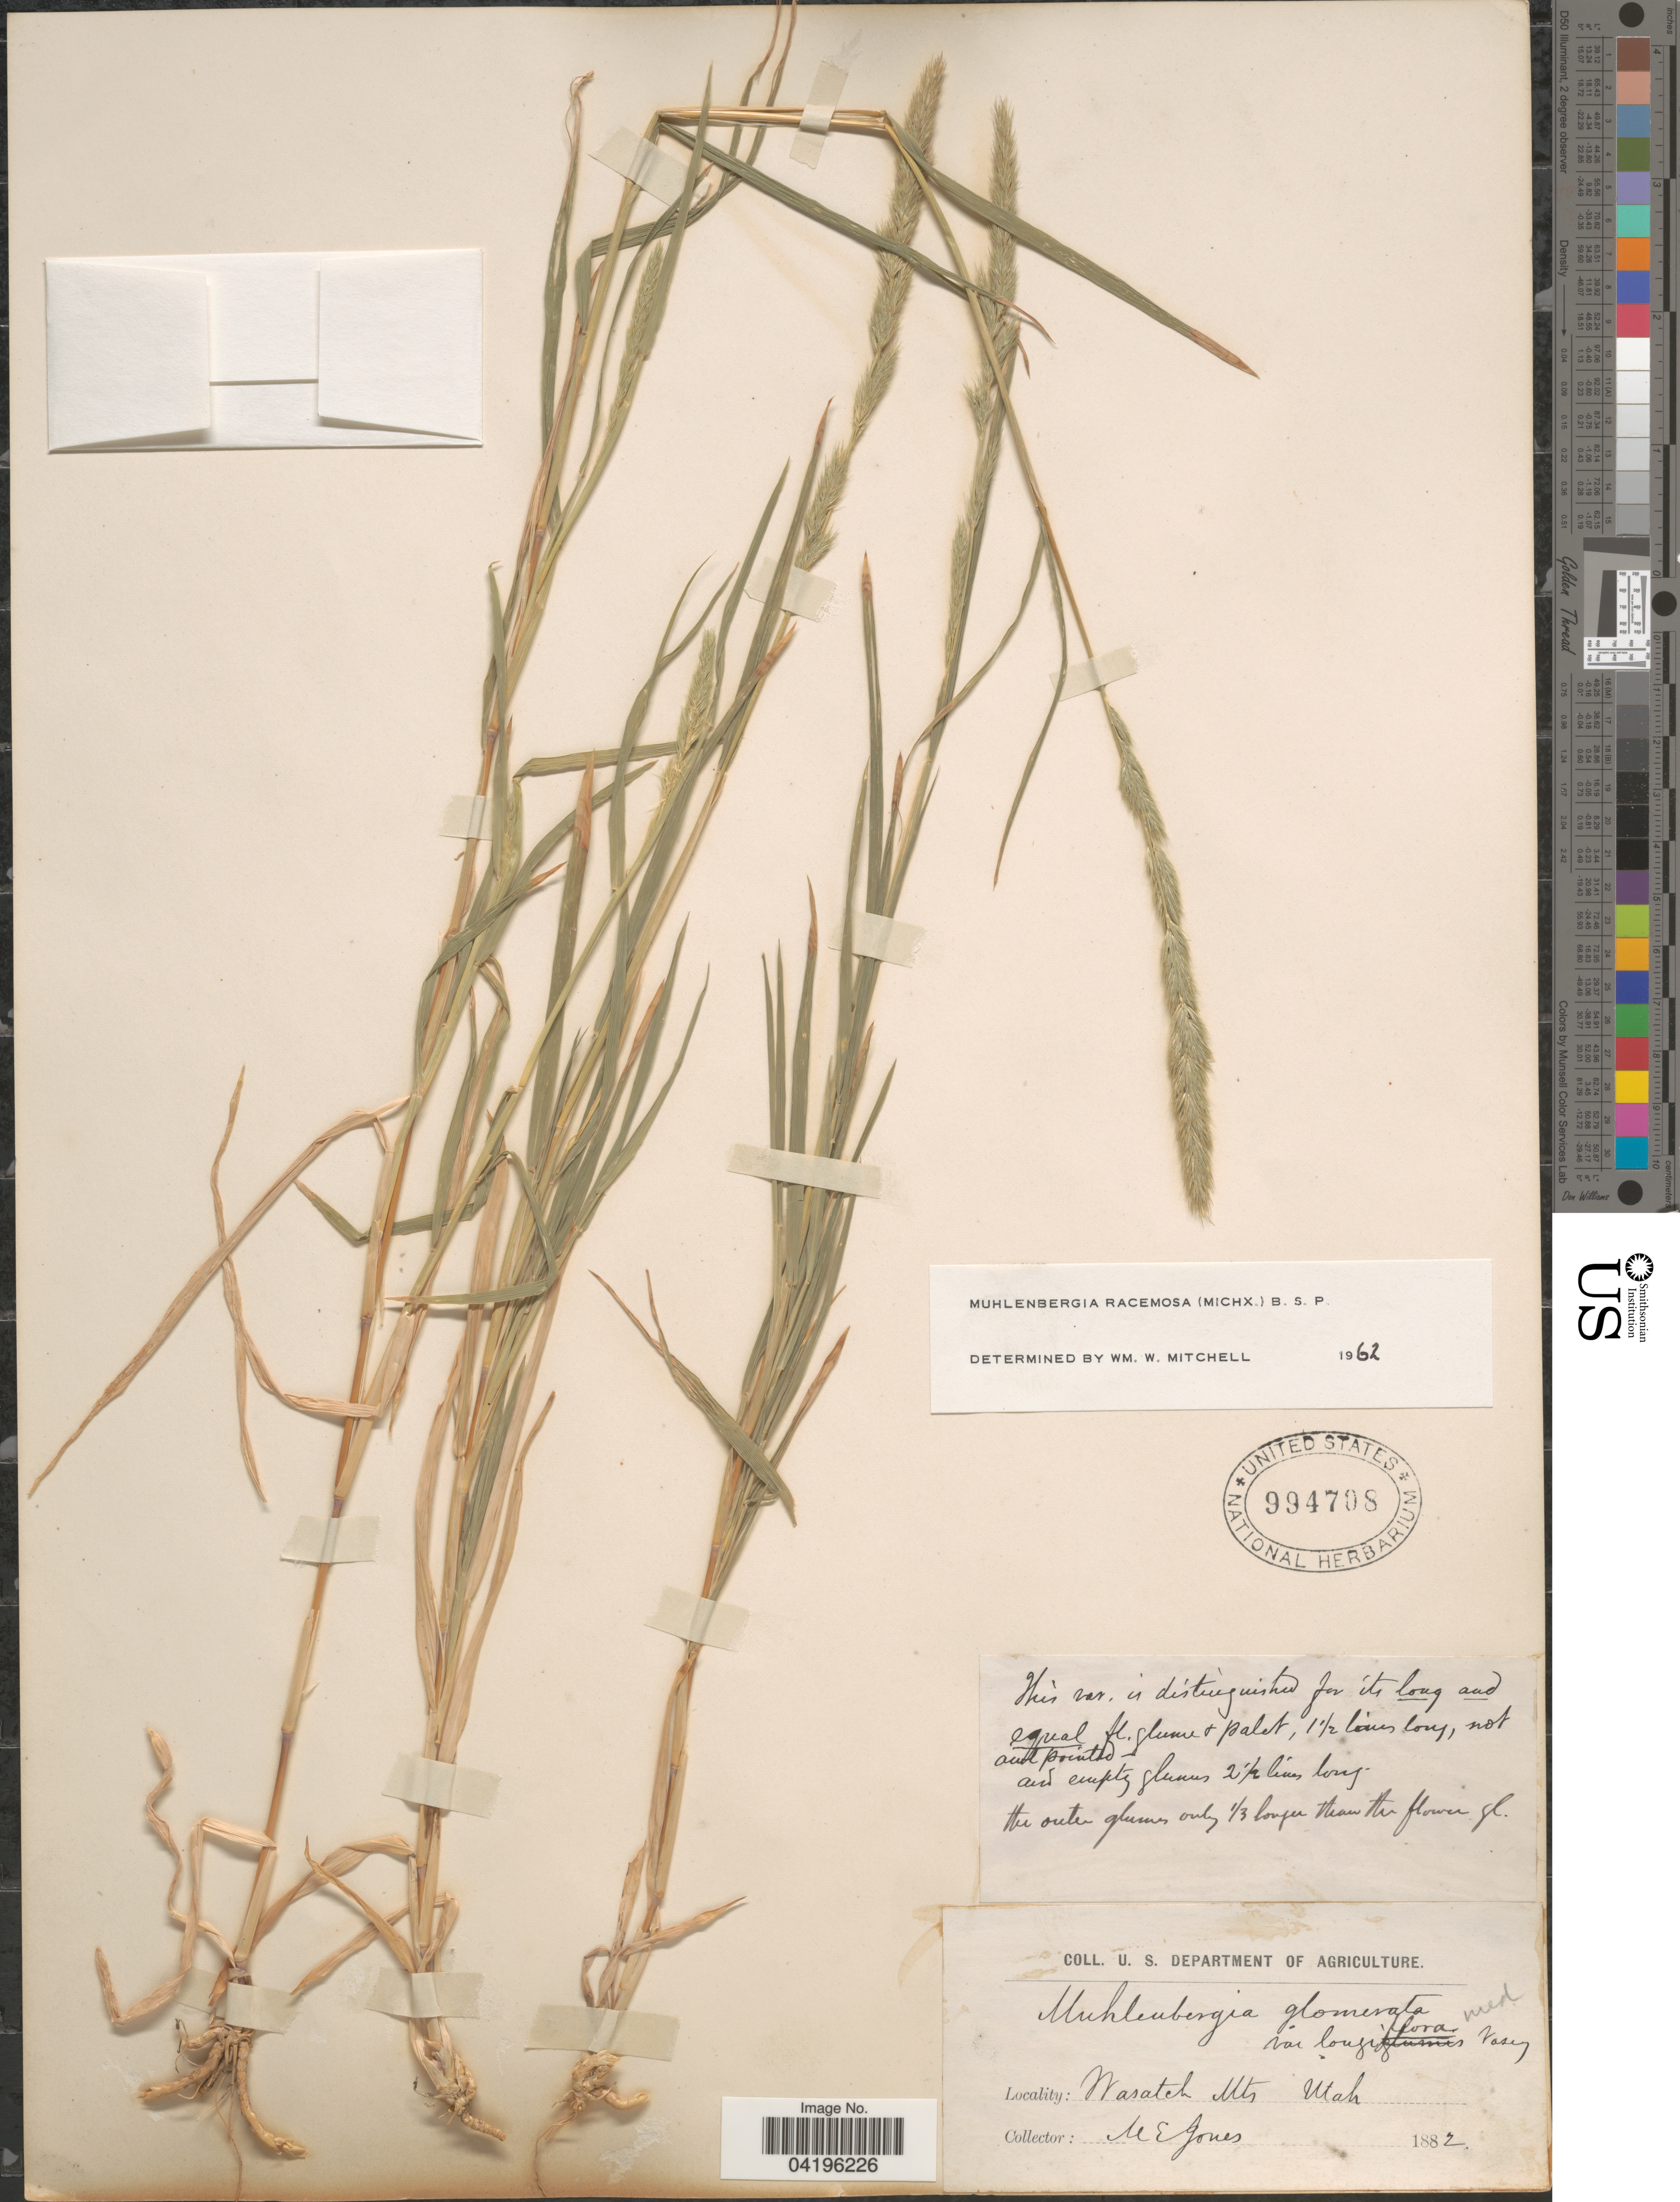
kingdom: Plantae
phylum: Tracheophyta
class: Liliopsida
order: Poales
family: Poaceae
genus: Muhlenbergia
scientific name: Muhlenbergia racemosa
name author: (Michx.) Britton et al.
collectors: M. E. Jones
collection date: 1882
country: United States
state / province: Utah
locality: Wasatch Mts.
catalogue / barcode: US 994708